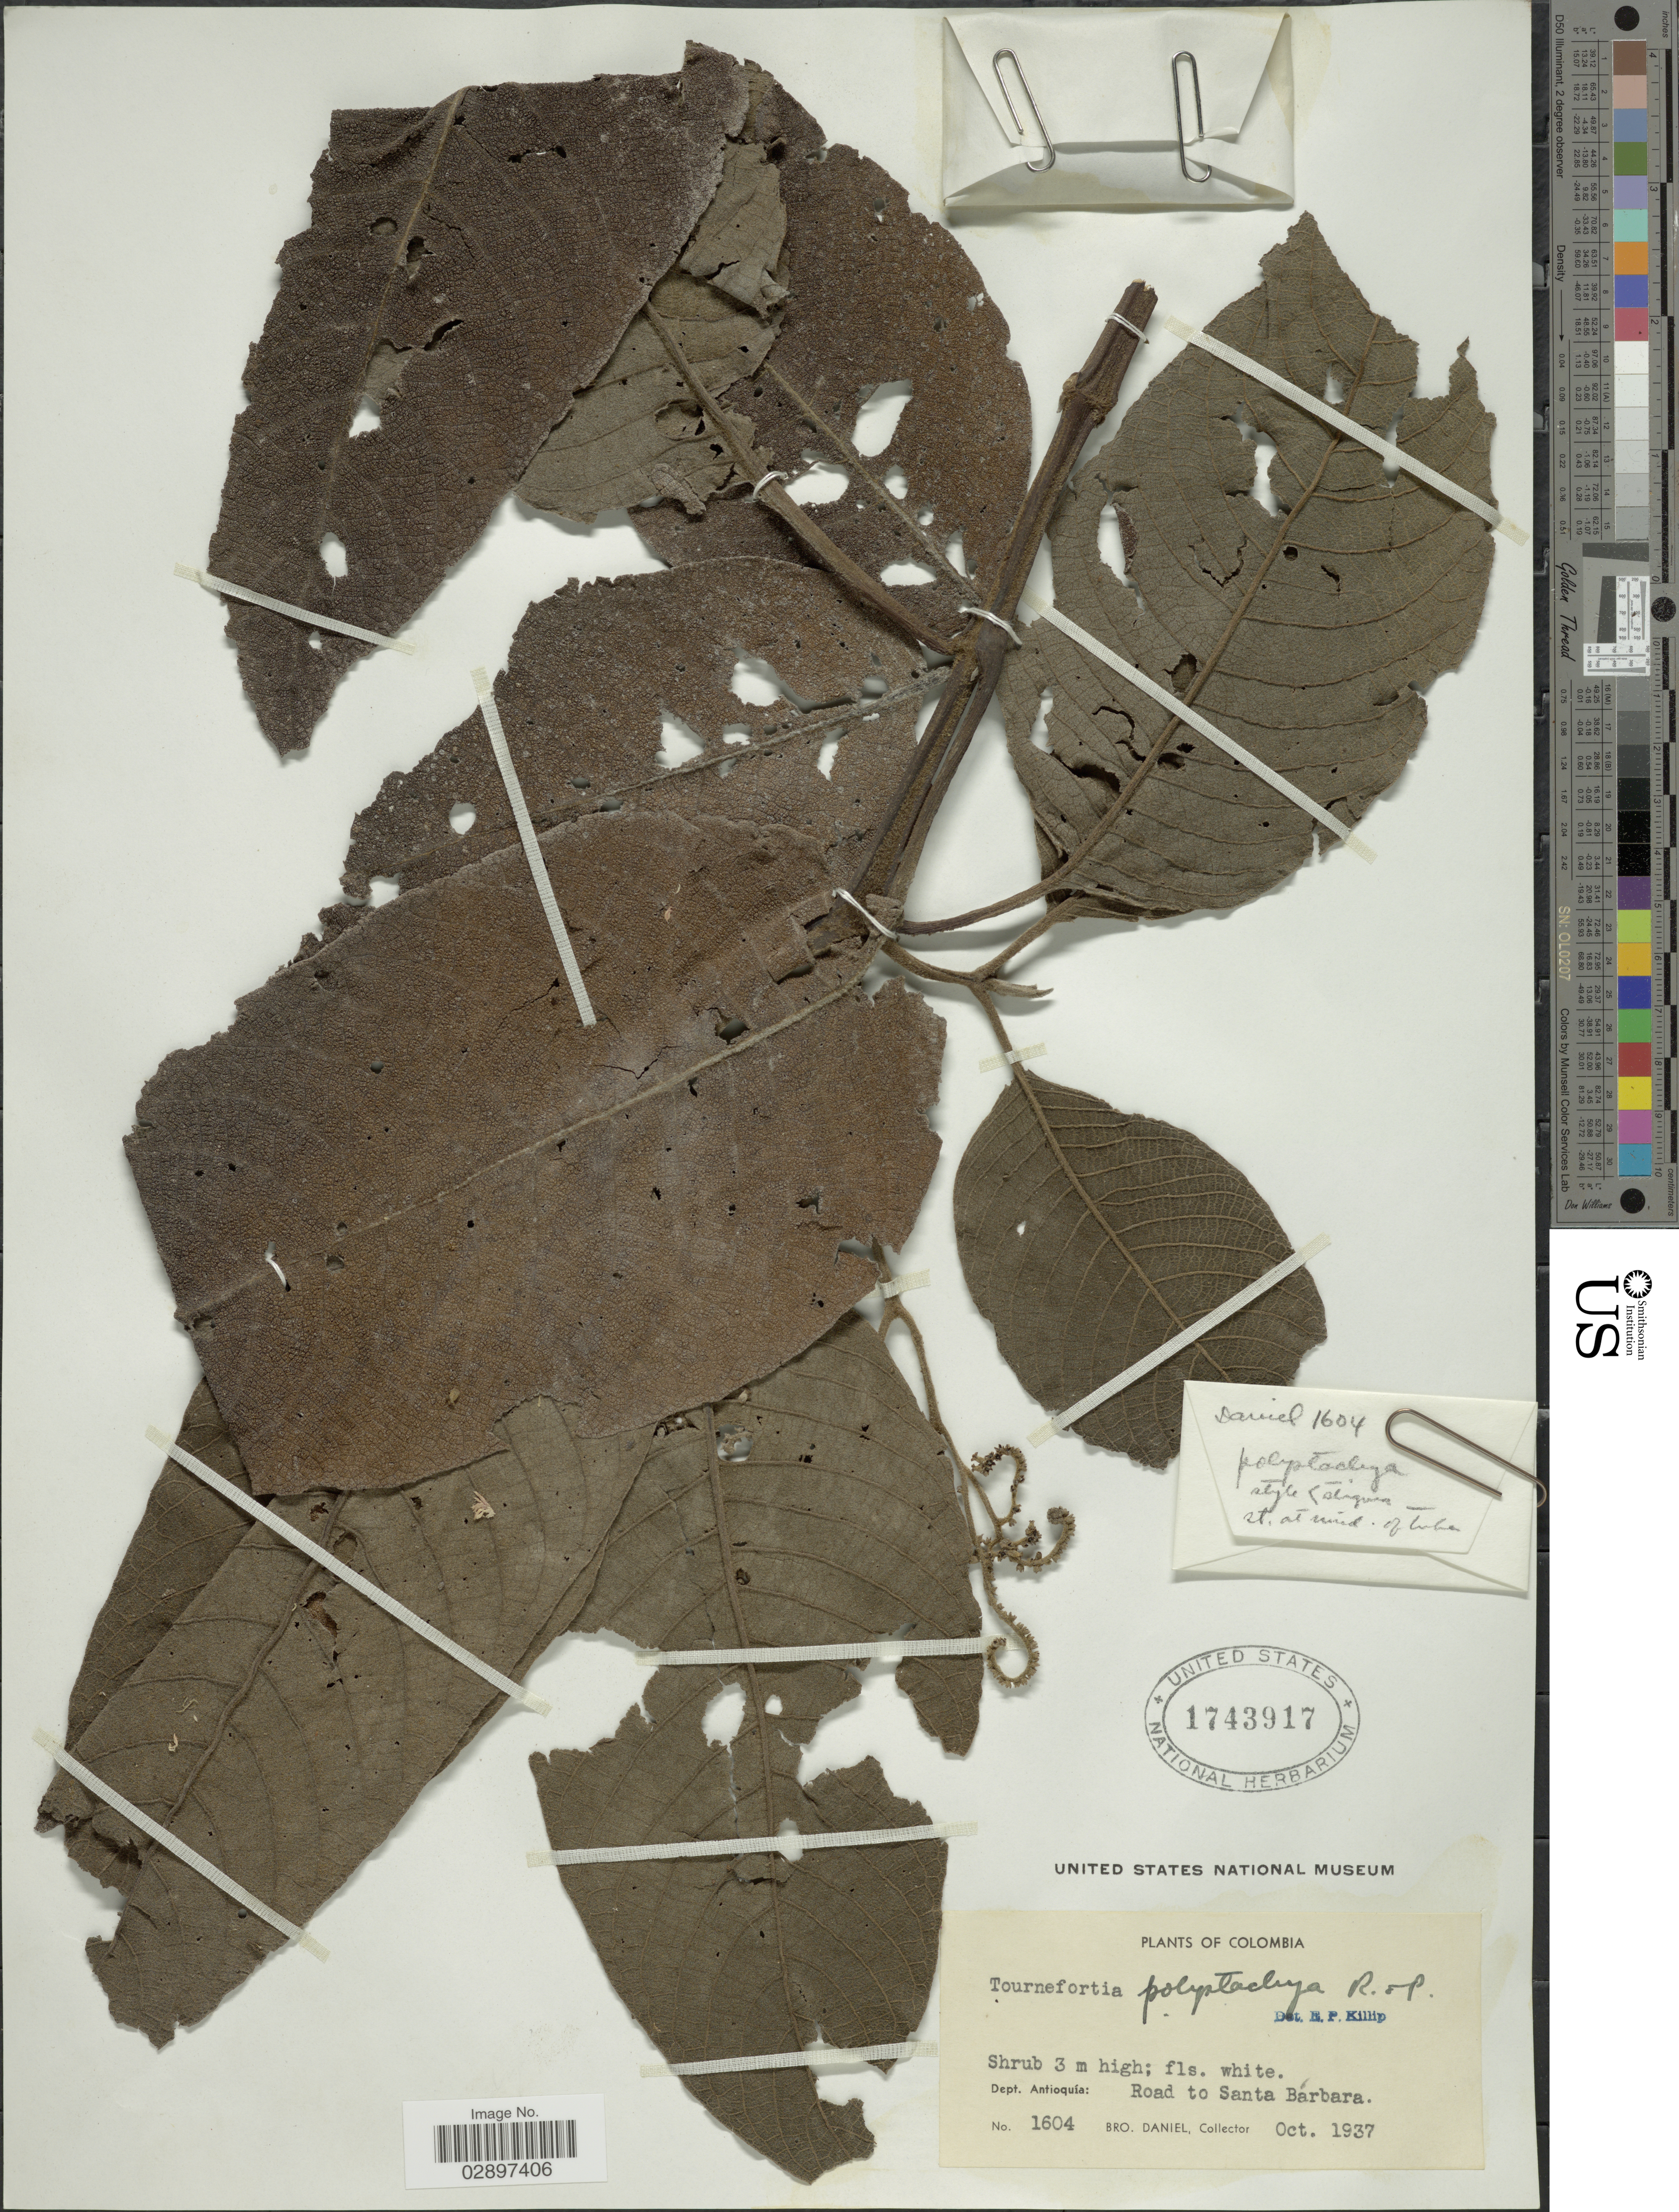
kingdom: Plantae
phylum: Tracheophyta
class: Magnoliopsida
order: Boraginales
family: Heliotropiaceae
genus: Tournefortia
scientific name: Tournefortia polystachya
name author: Ruiz & Pav.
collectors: Bro. Daniel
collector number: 1604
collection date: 1937-10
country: Colombia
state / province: Antioquia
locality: Dept. Antioquía: Road to Santa Bárbara.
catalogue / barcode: US 1743917